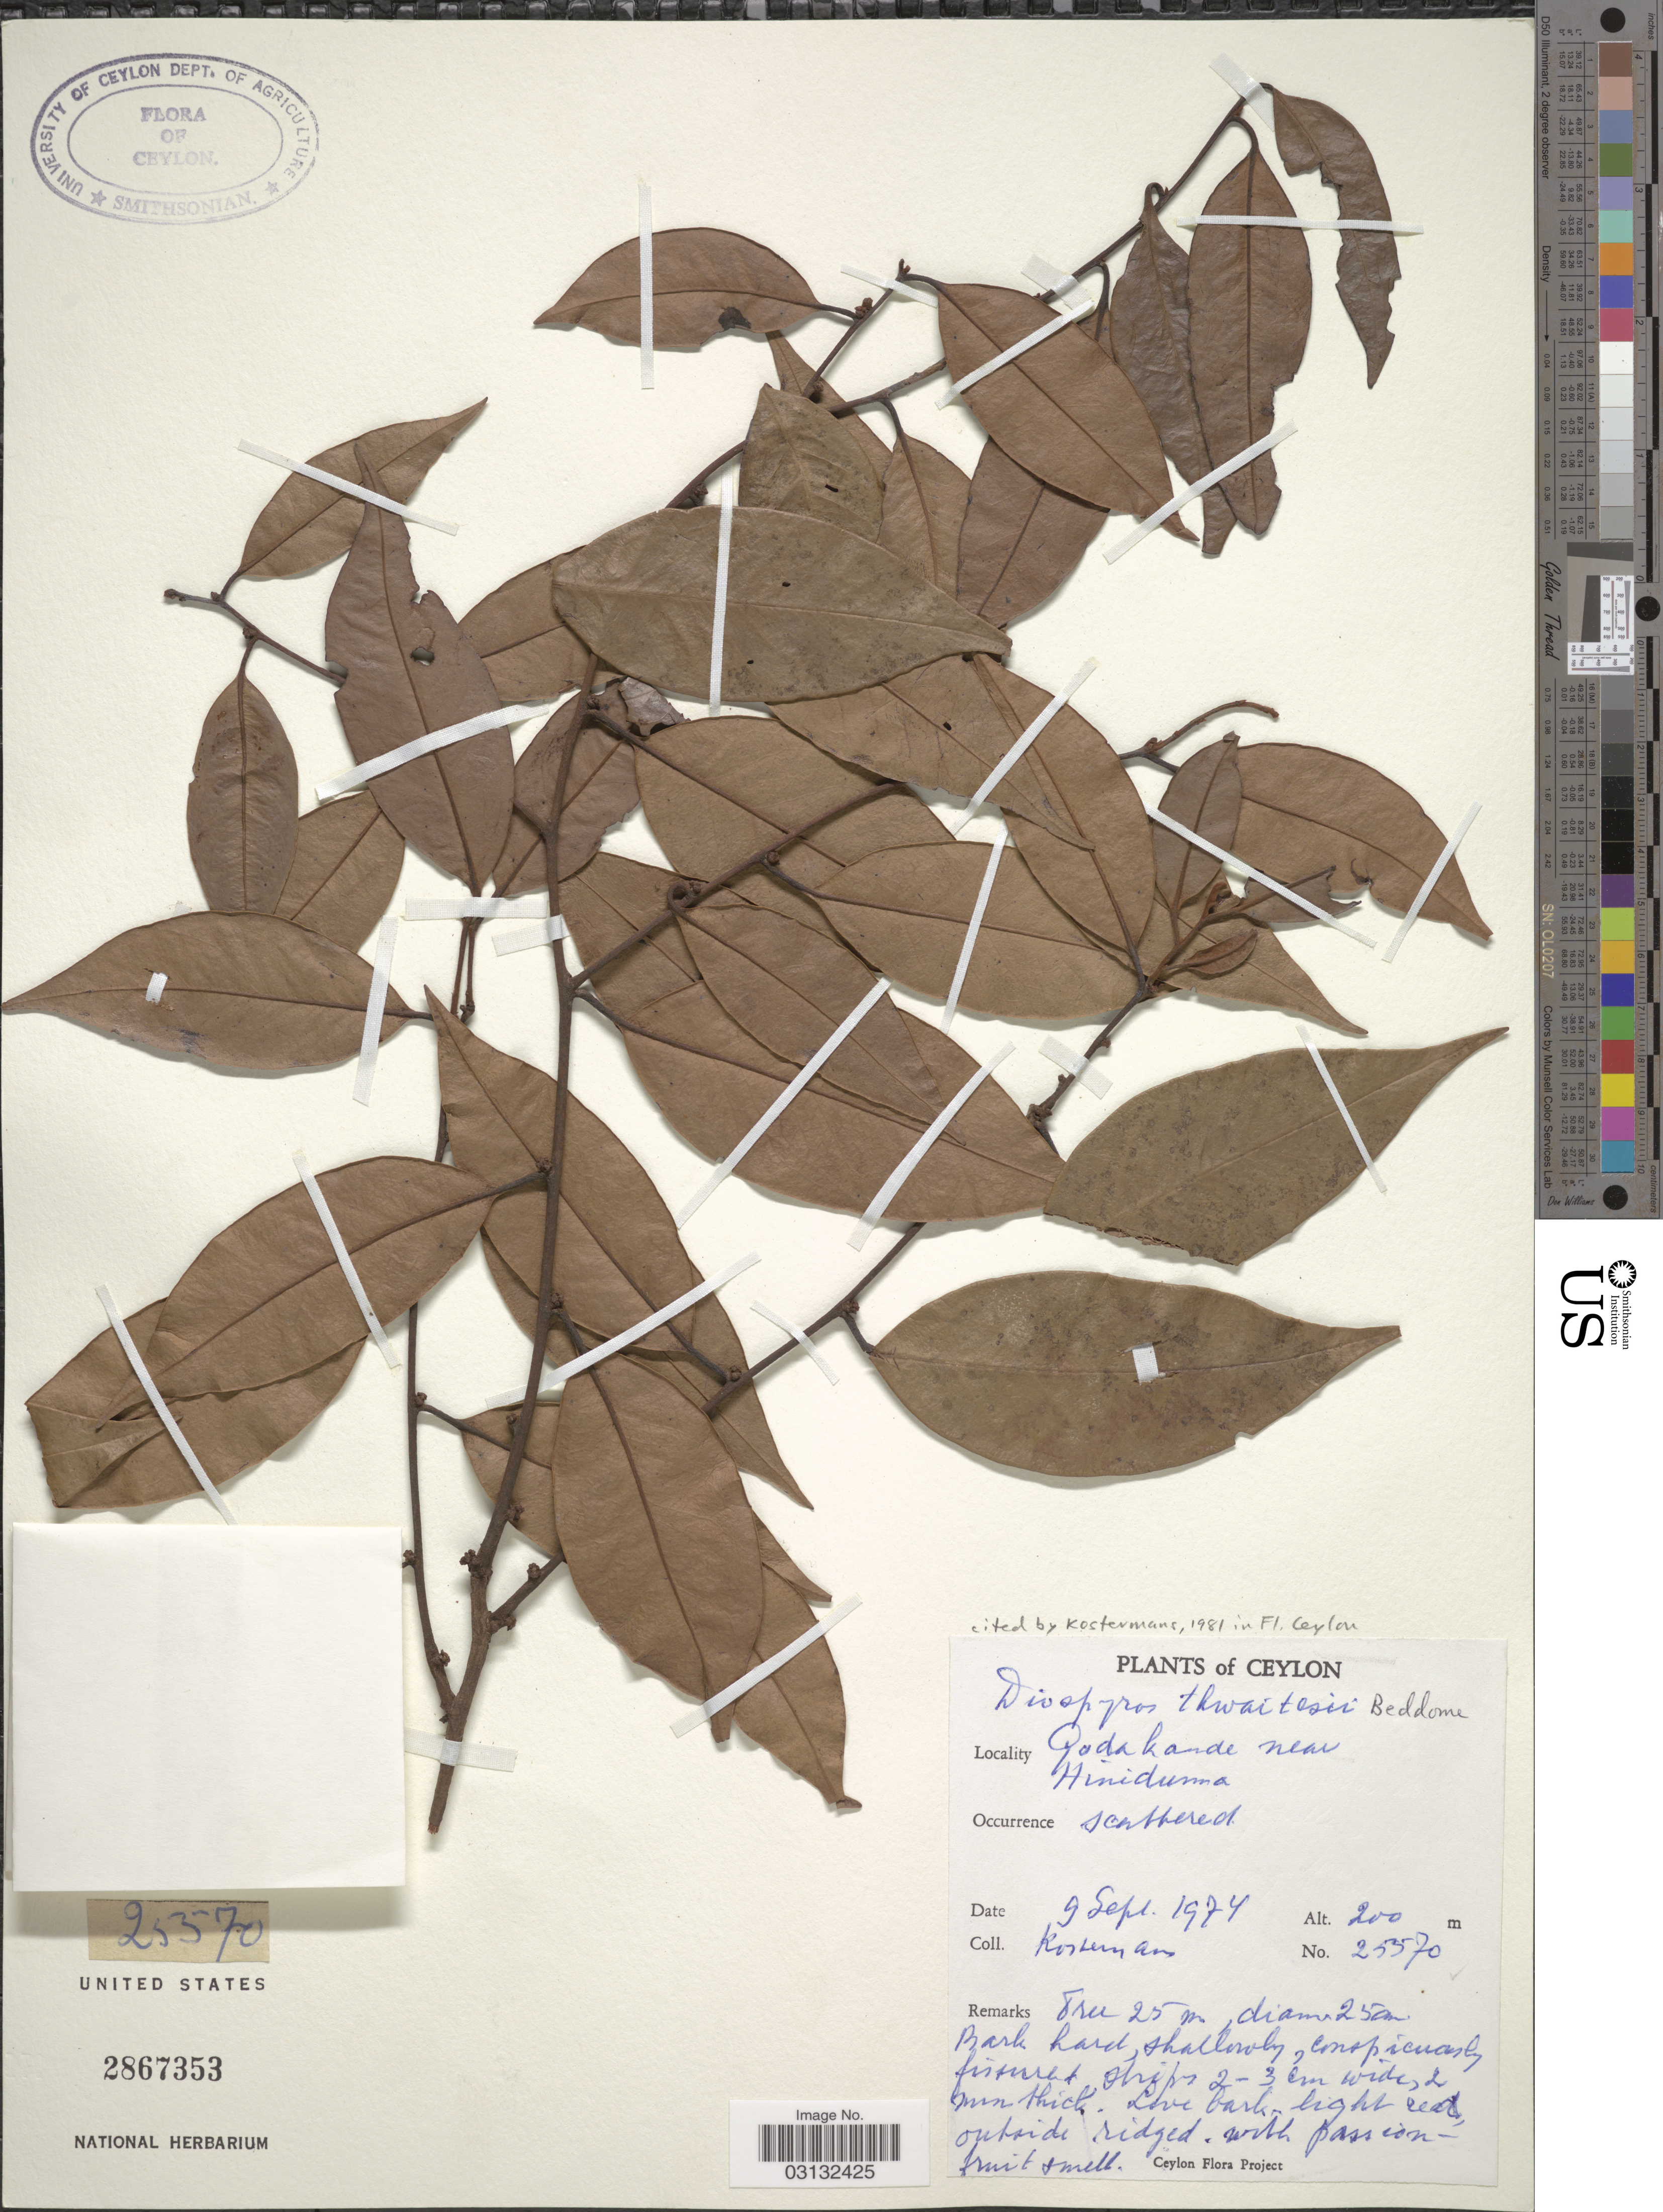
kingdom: Plantae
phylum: Tracheophyta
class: Magnoliopsida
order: Ericales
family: Ebenaceae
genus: Diospyros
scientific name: Diospyros thwaitesii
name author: Bedd.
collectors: Kostermans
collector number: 25570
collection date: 1974-09-09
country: Sri Lanka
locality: Ceylon. Godakande near Hiniduma.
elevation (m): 200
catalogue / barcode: US 2867353